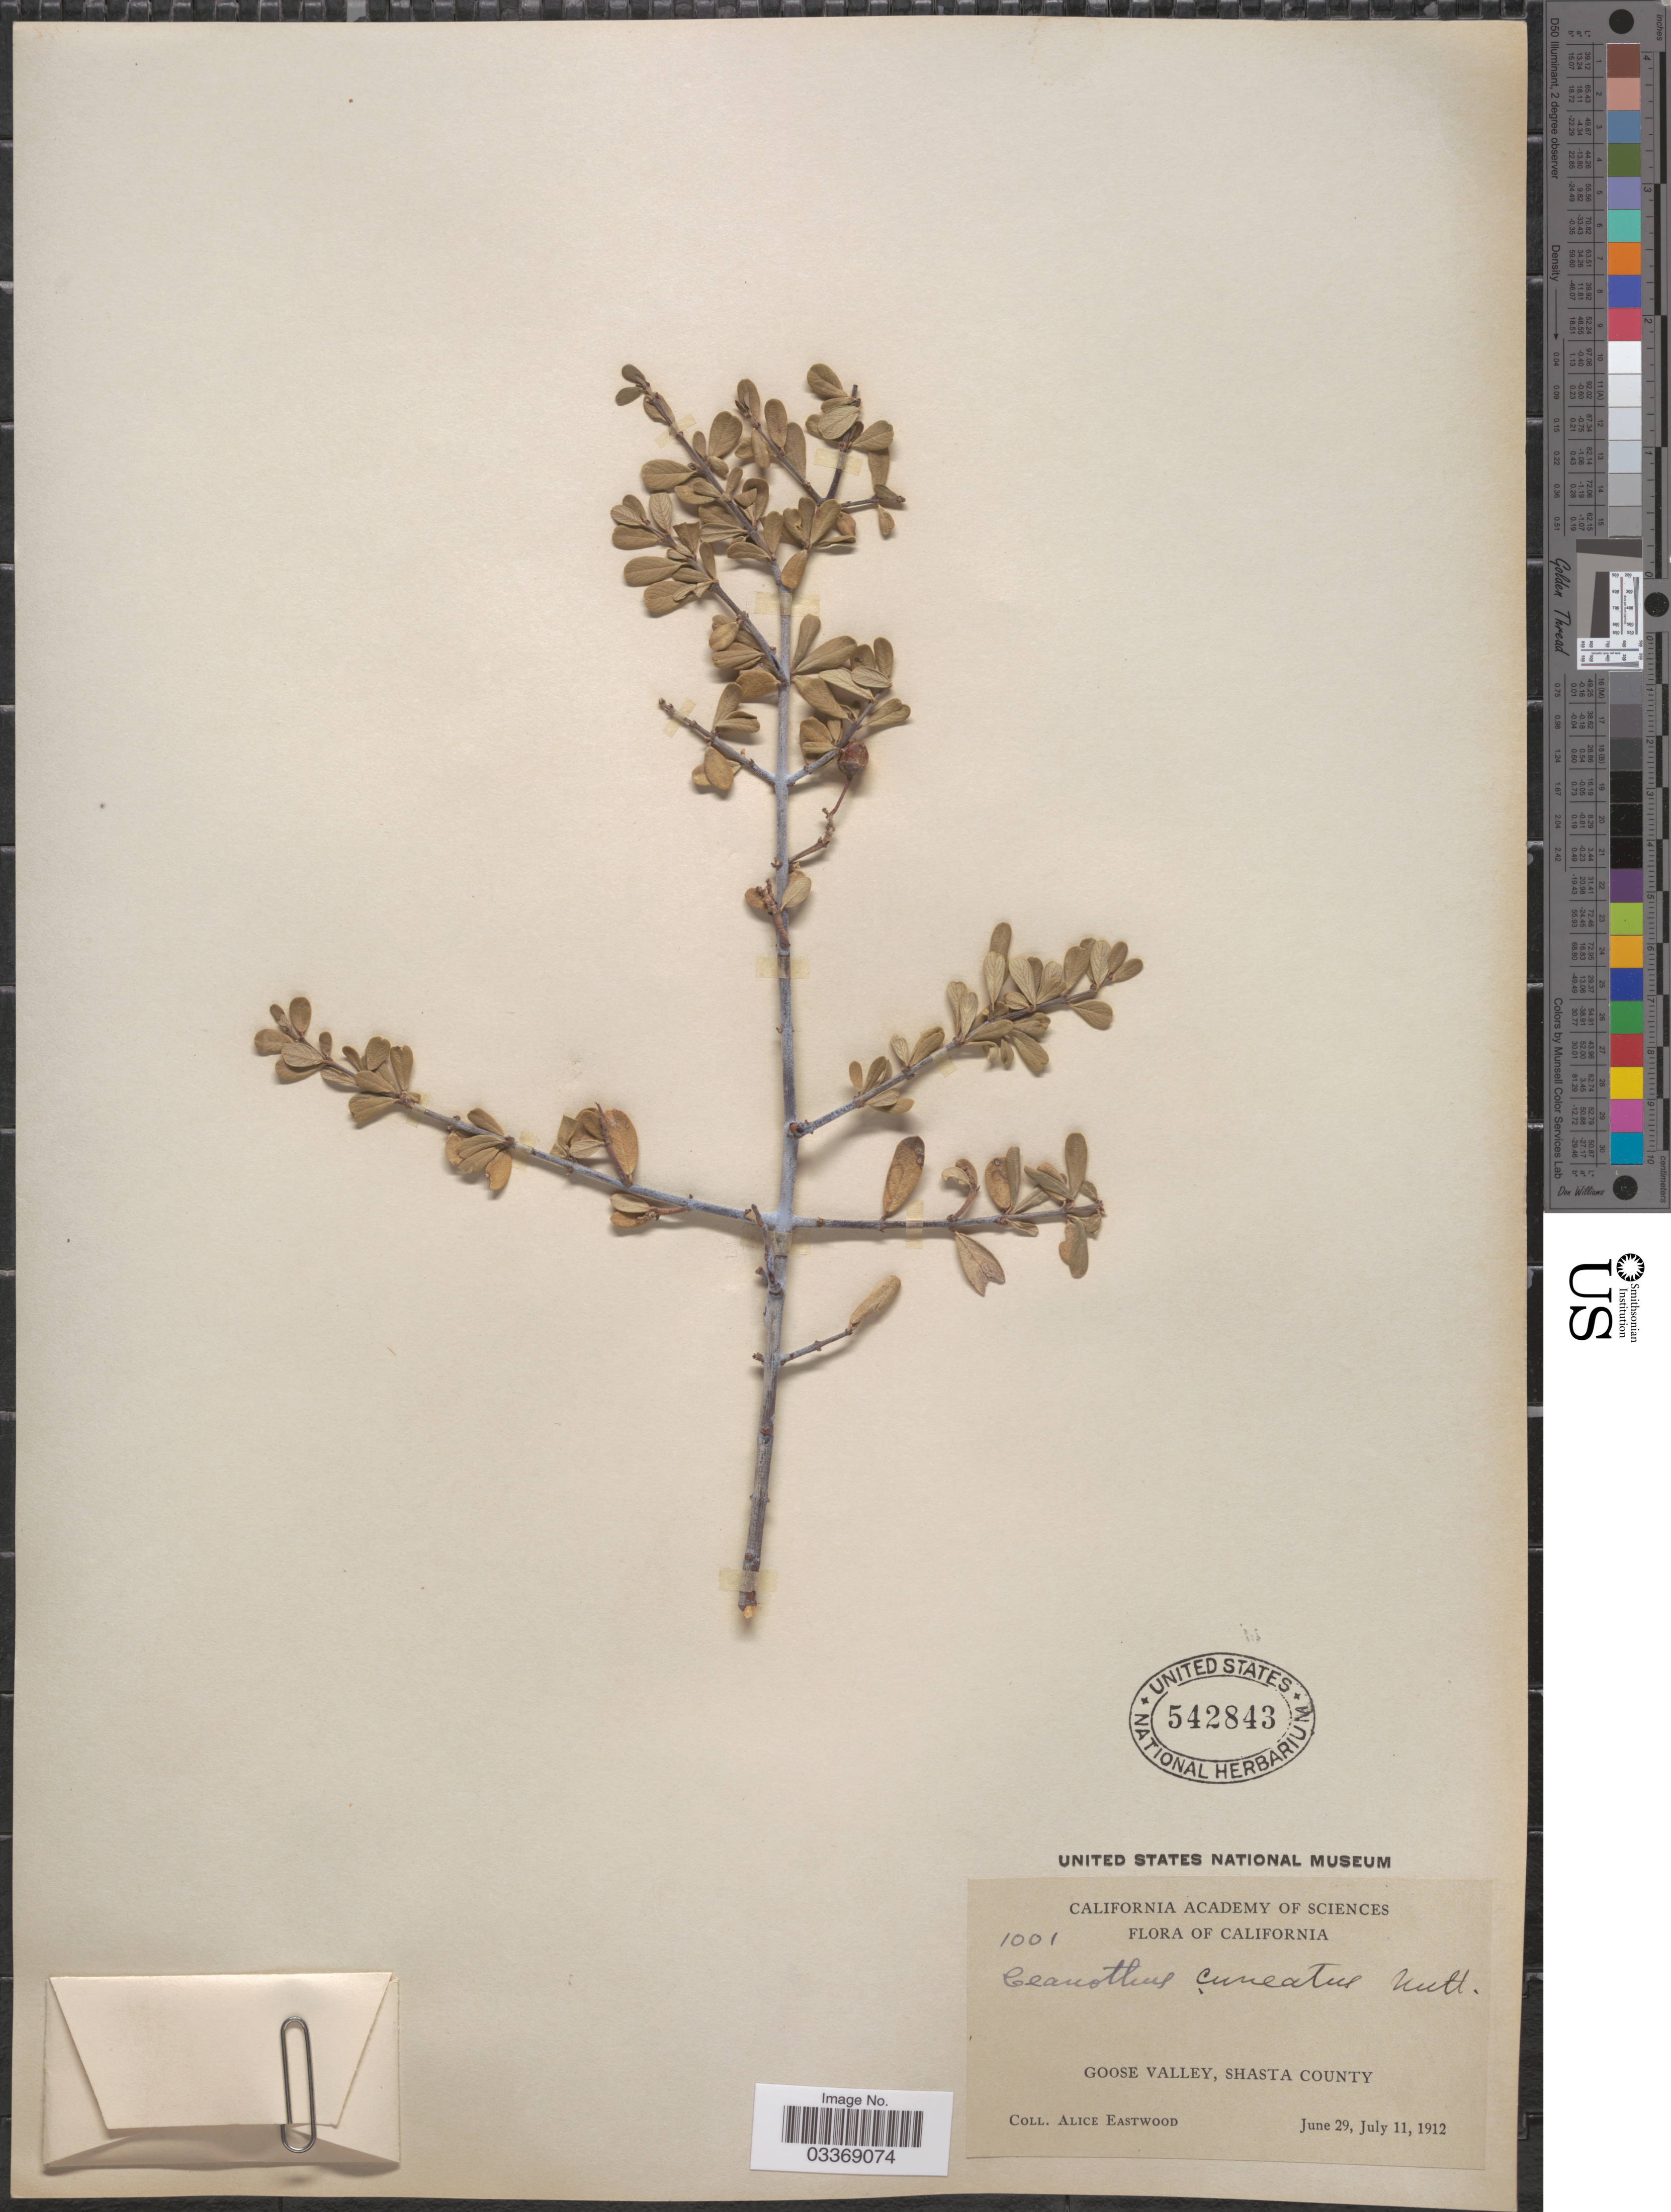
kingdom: Plantae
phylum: Tracheophyta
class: Magnoliopsida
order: Rosales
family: Rhamnaceae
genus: Ceanothus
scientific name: Ceanothus cuneatus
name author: (Hook.) Nutt.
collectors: A. Eastwood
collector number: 1001?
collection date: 1912-06-29/1912-07-11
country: United States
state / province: California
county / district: Shasta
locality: Goose Valley, Shasta County.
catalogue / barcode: US 542843